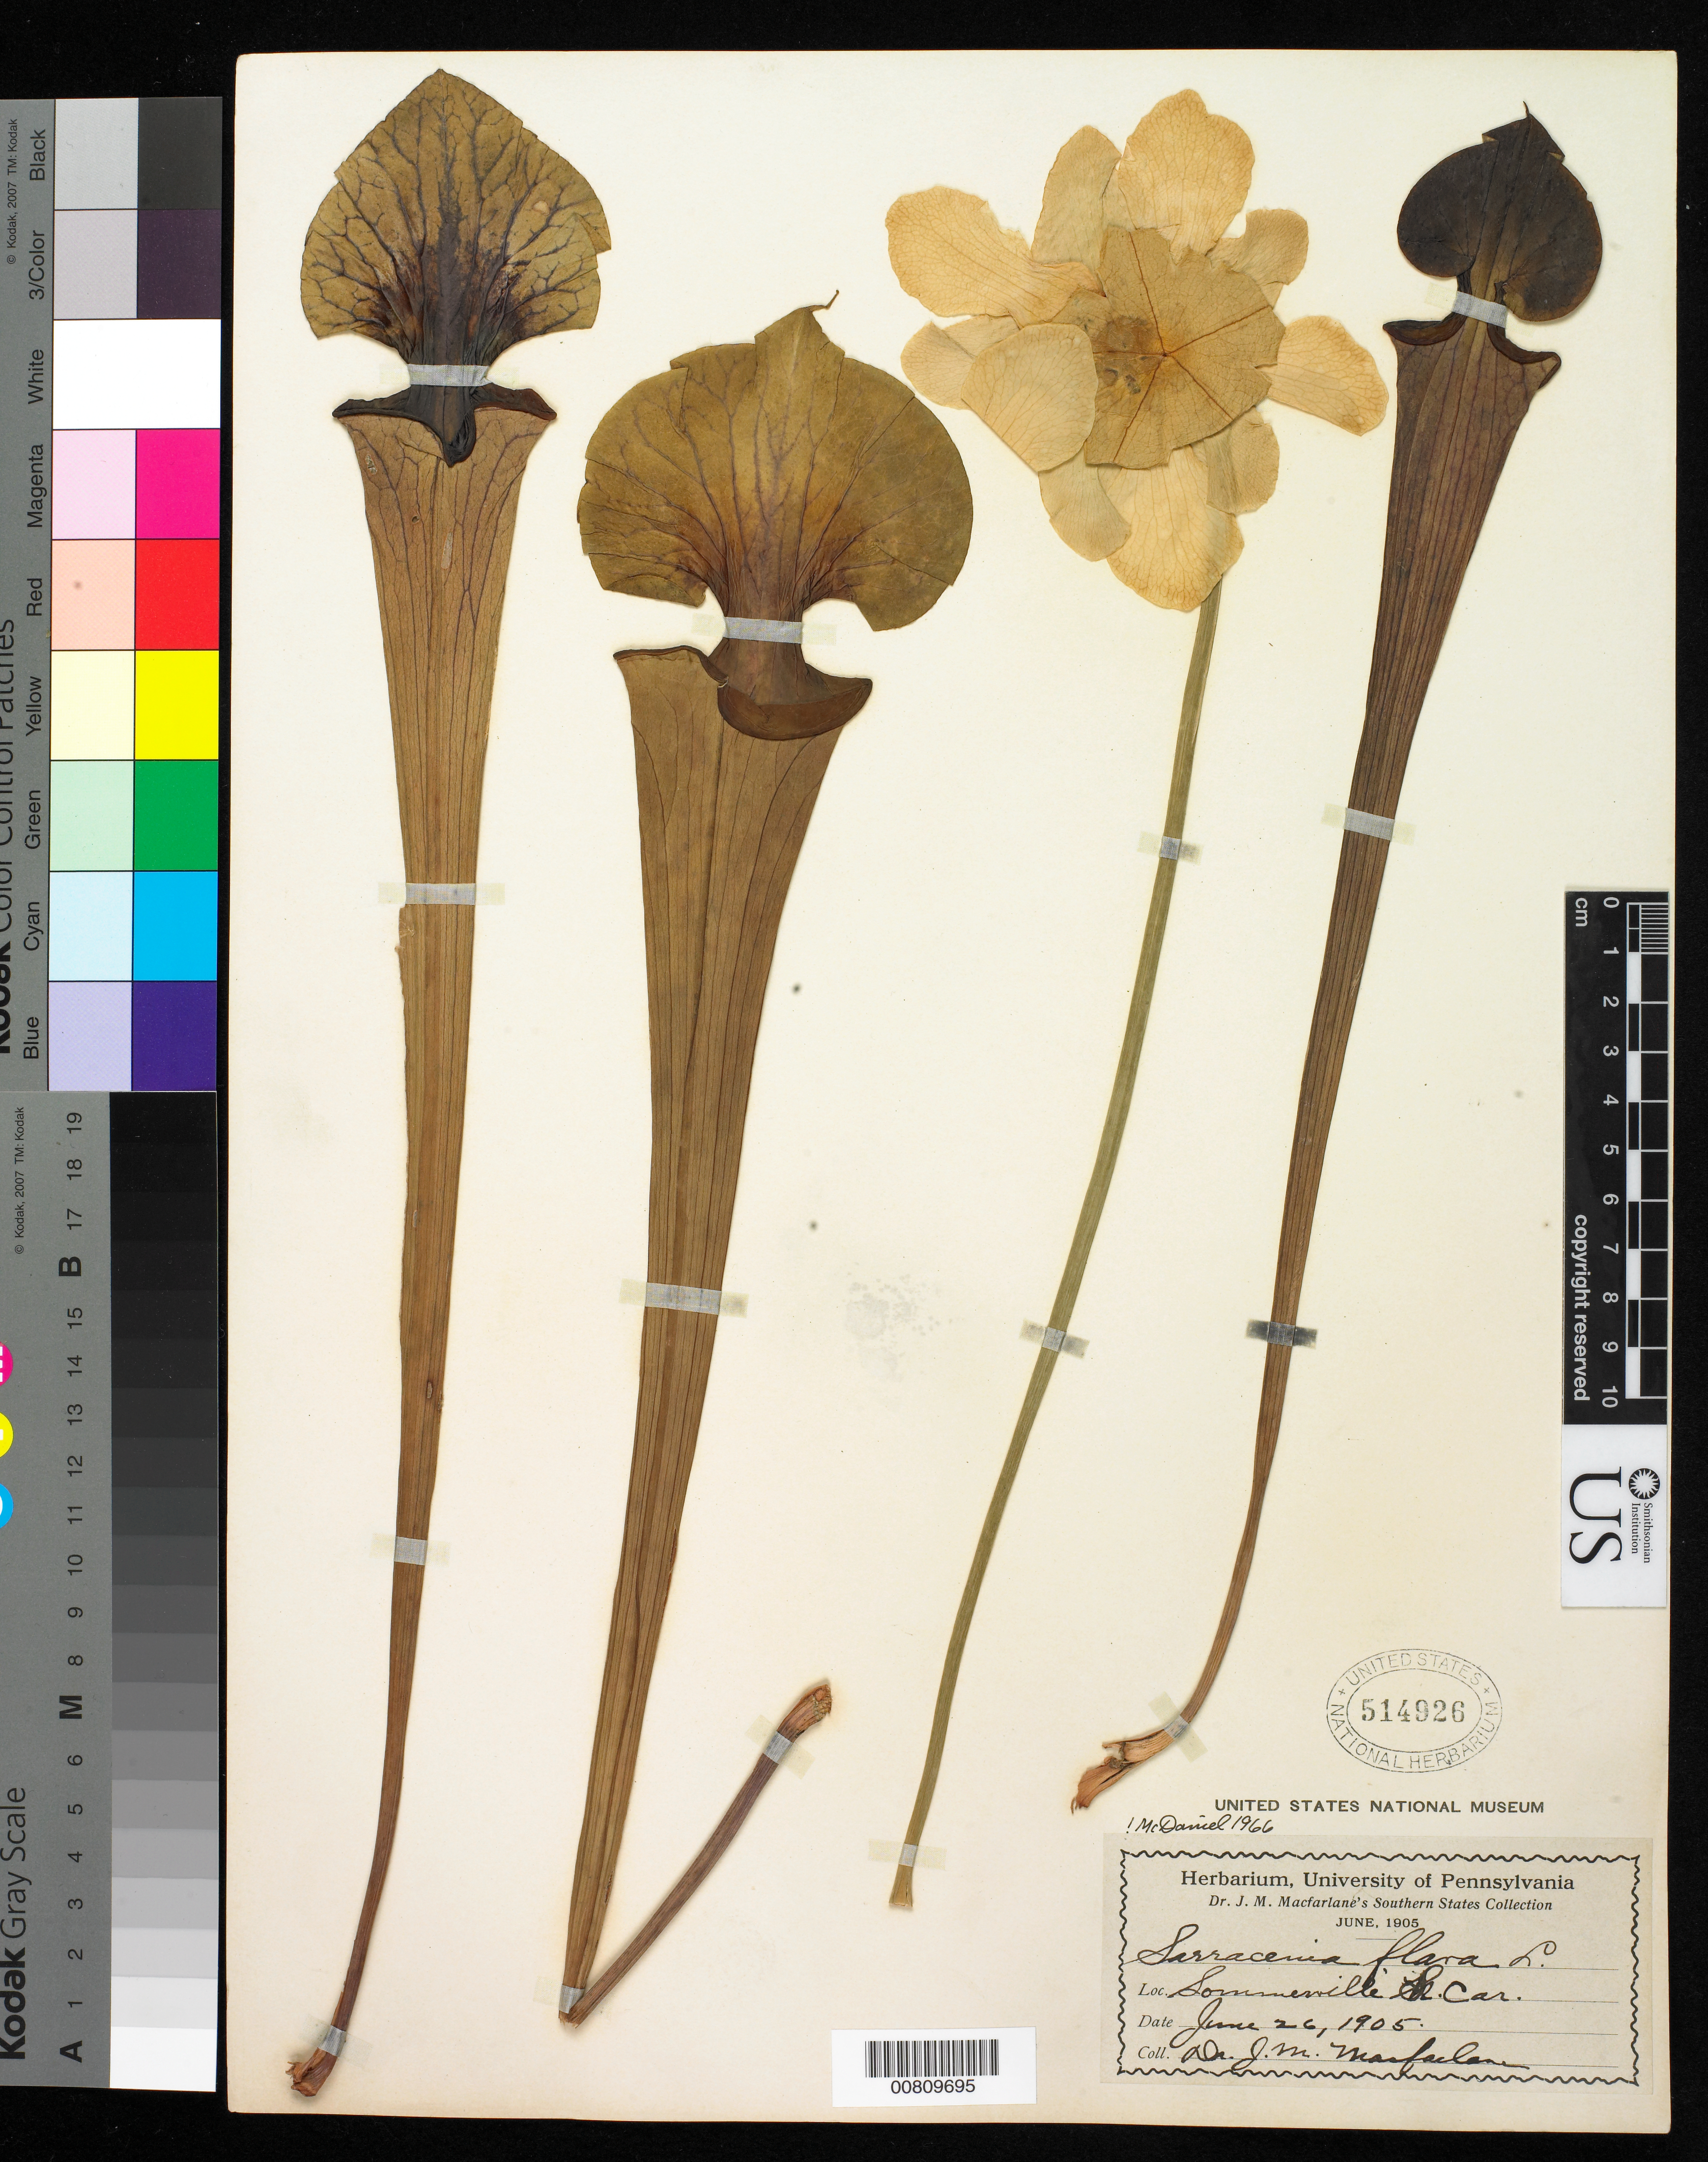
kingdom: Plantae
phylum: Tracheophyta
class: Magnoliopsida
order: Ericales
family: Sarraceniaceae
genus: Sarracenia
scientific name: Sarracenia flava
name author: L.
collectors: J. Macfarlane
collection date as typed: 26 Jun 1905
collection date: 1905-06-26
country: United States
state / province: South Carolina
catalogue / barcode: US 514926